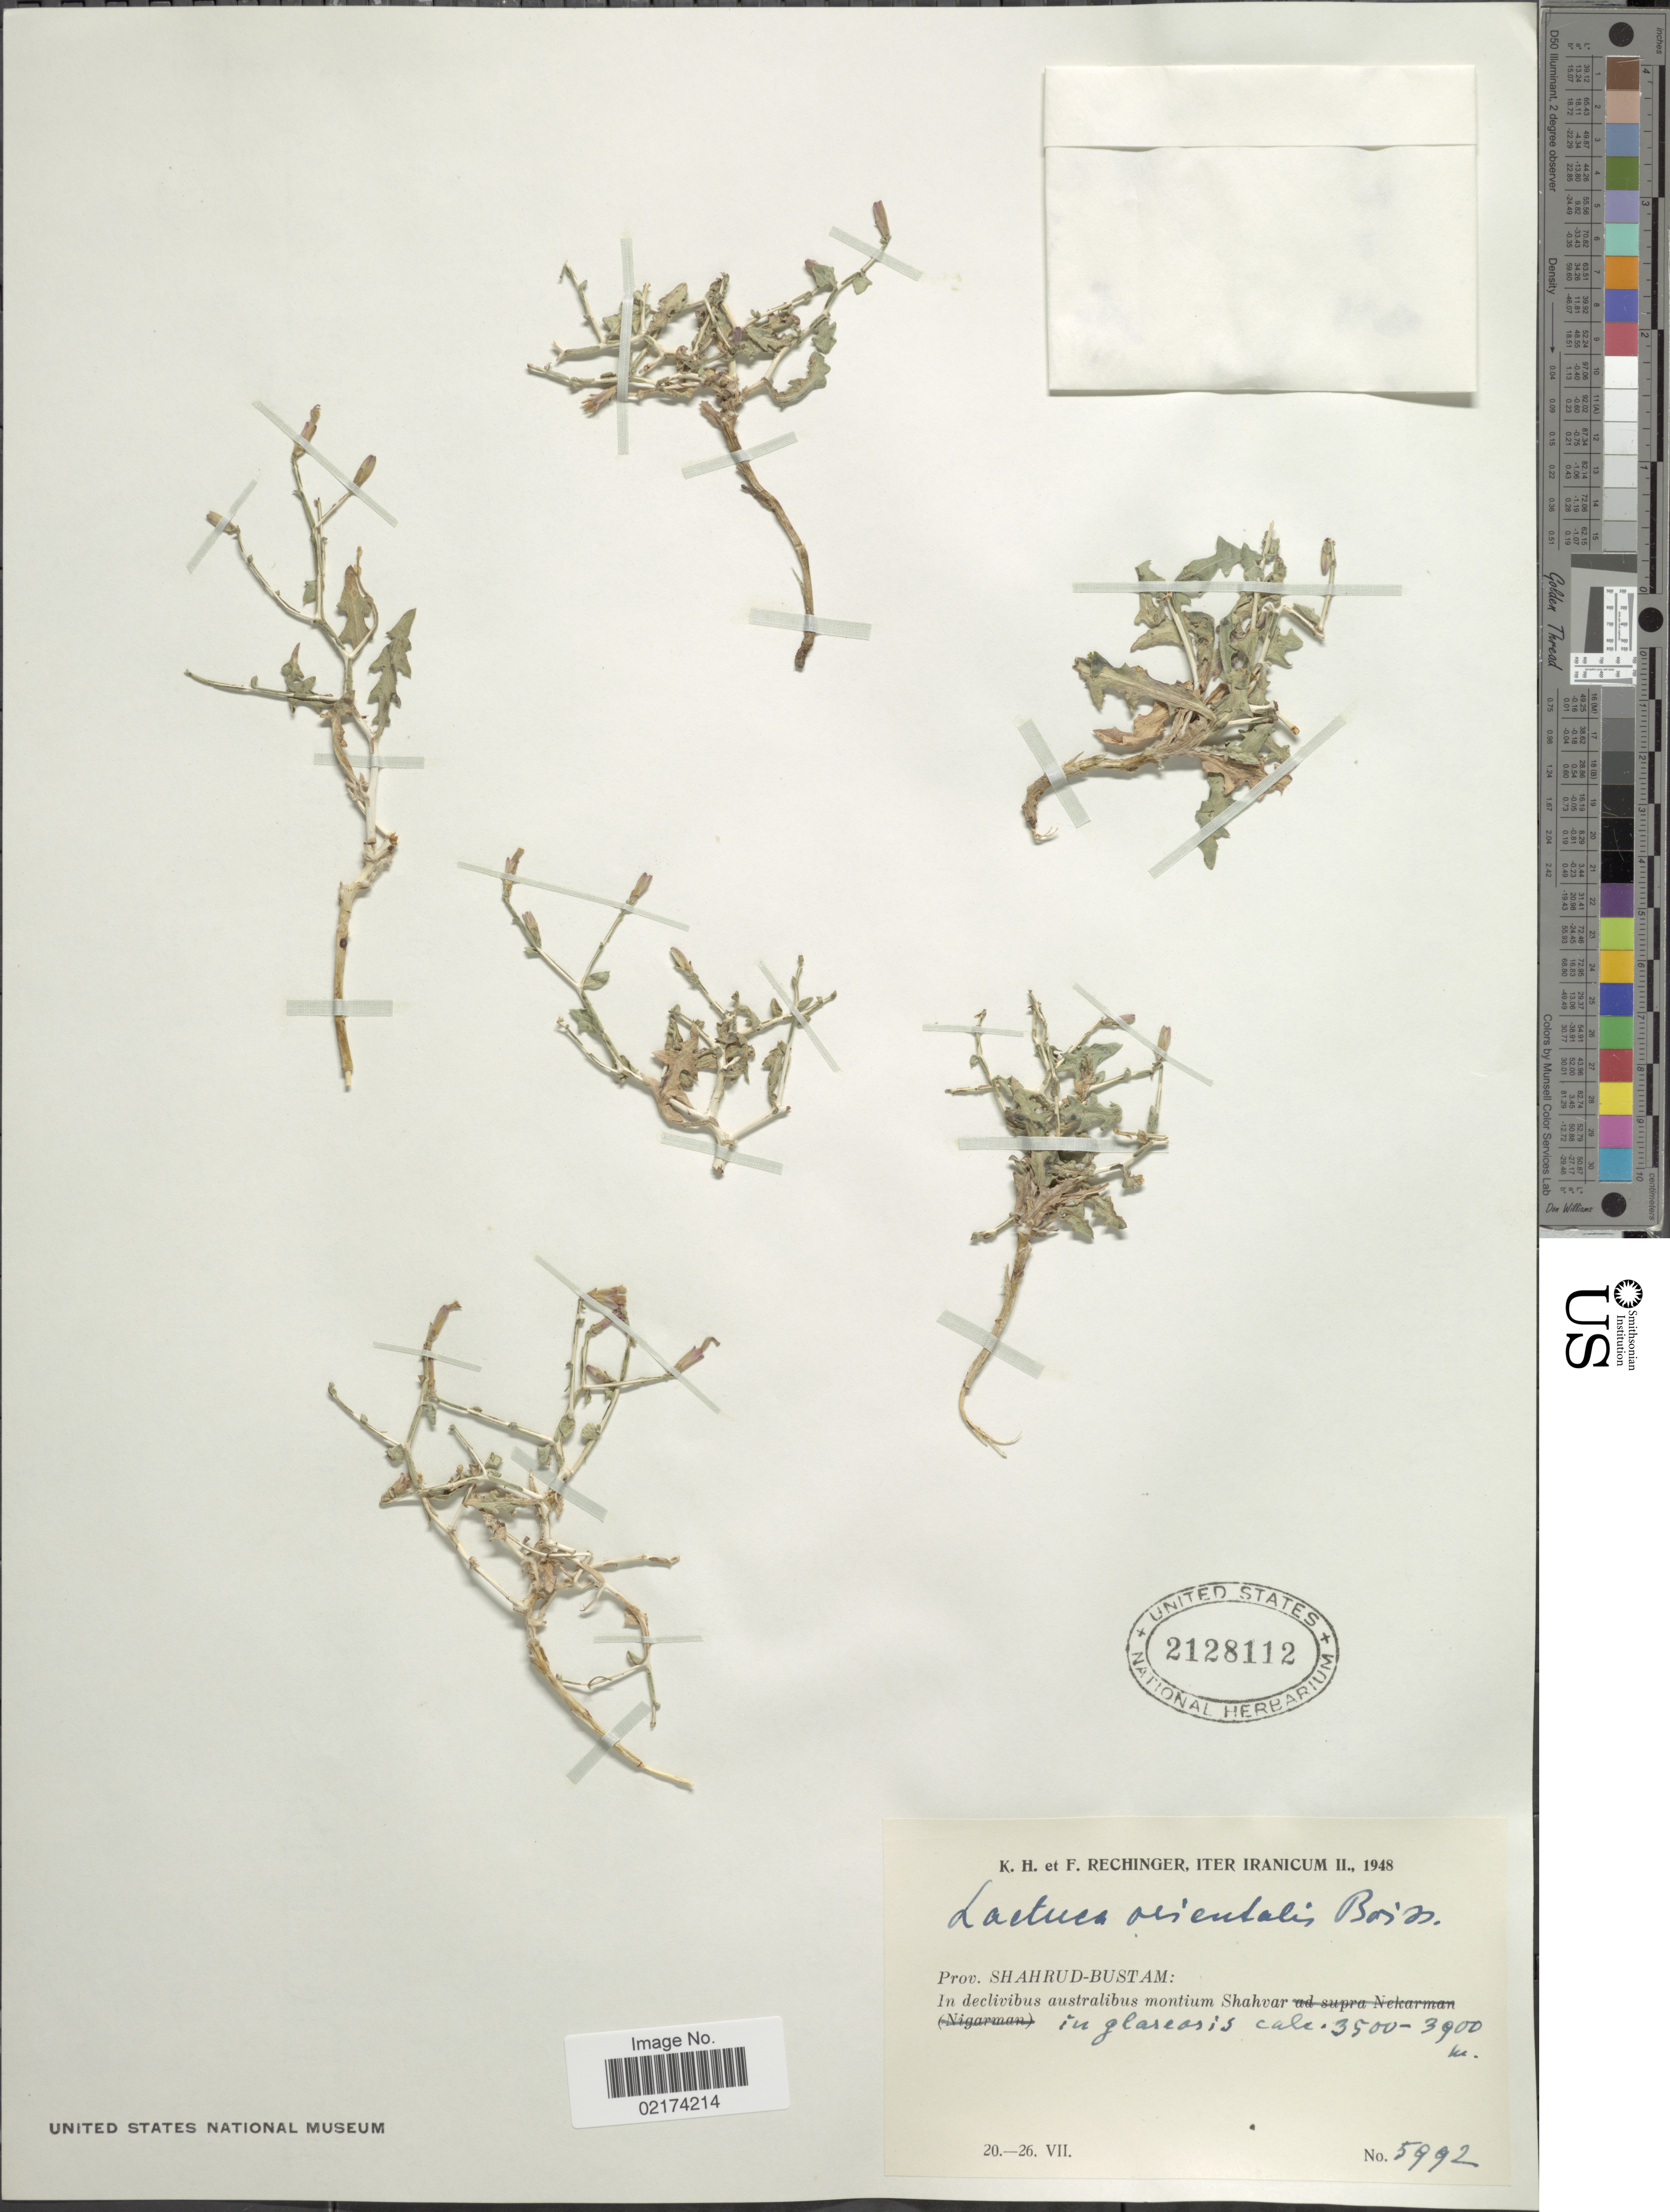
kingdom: Plantae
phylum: Tracheophyta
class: Magnoliopsida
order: Asterales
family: Asteraceae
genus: Lactuca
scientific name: Lactuca orientalis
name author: (Boiss.) Boiss.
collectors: K. H. Rechinger & F. Rechinger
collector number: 5992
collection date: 1948-07-20/1948-07-26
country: Iran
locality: Prov. Shahrud-Bustam, montium Shahvar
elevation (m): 3500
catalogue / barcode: US 2128112